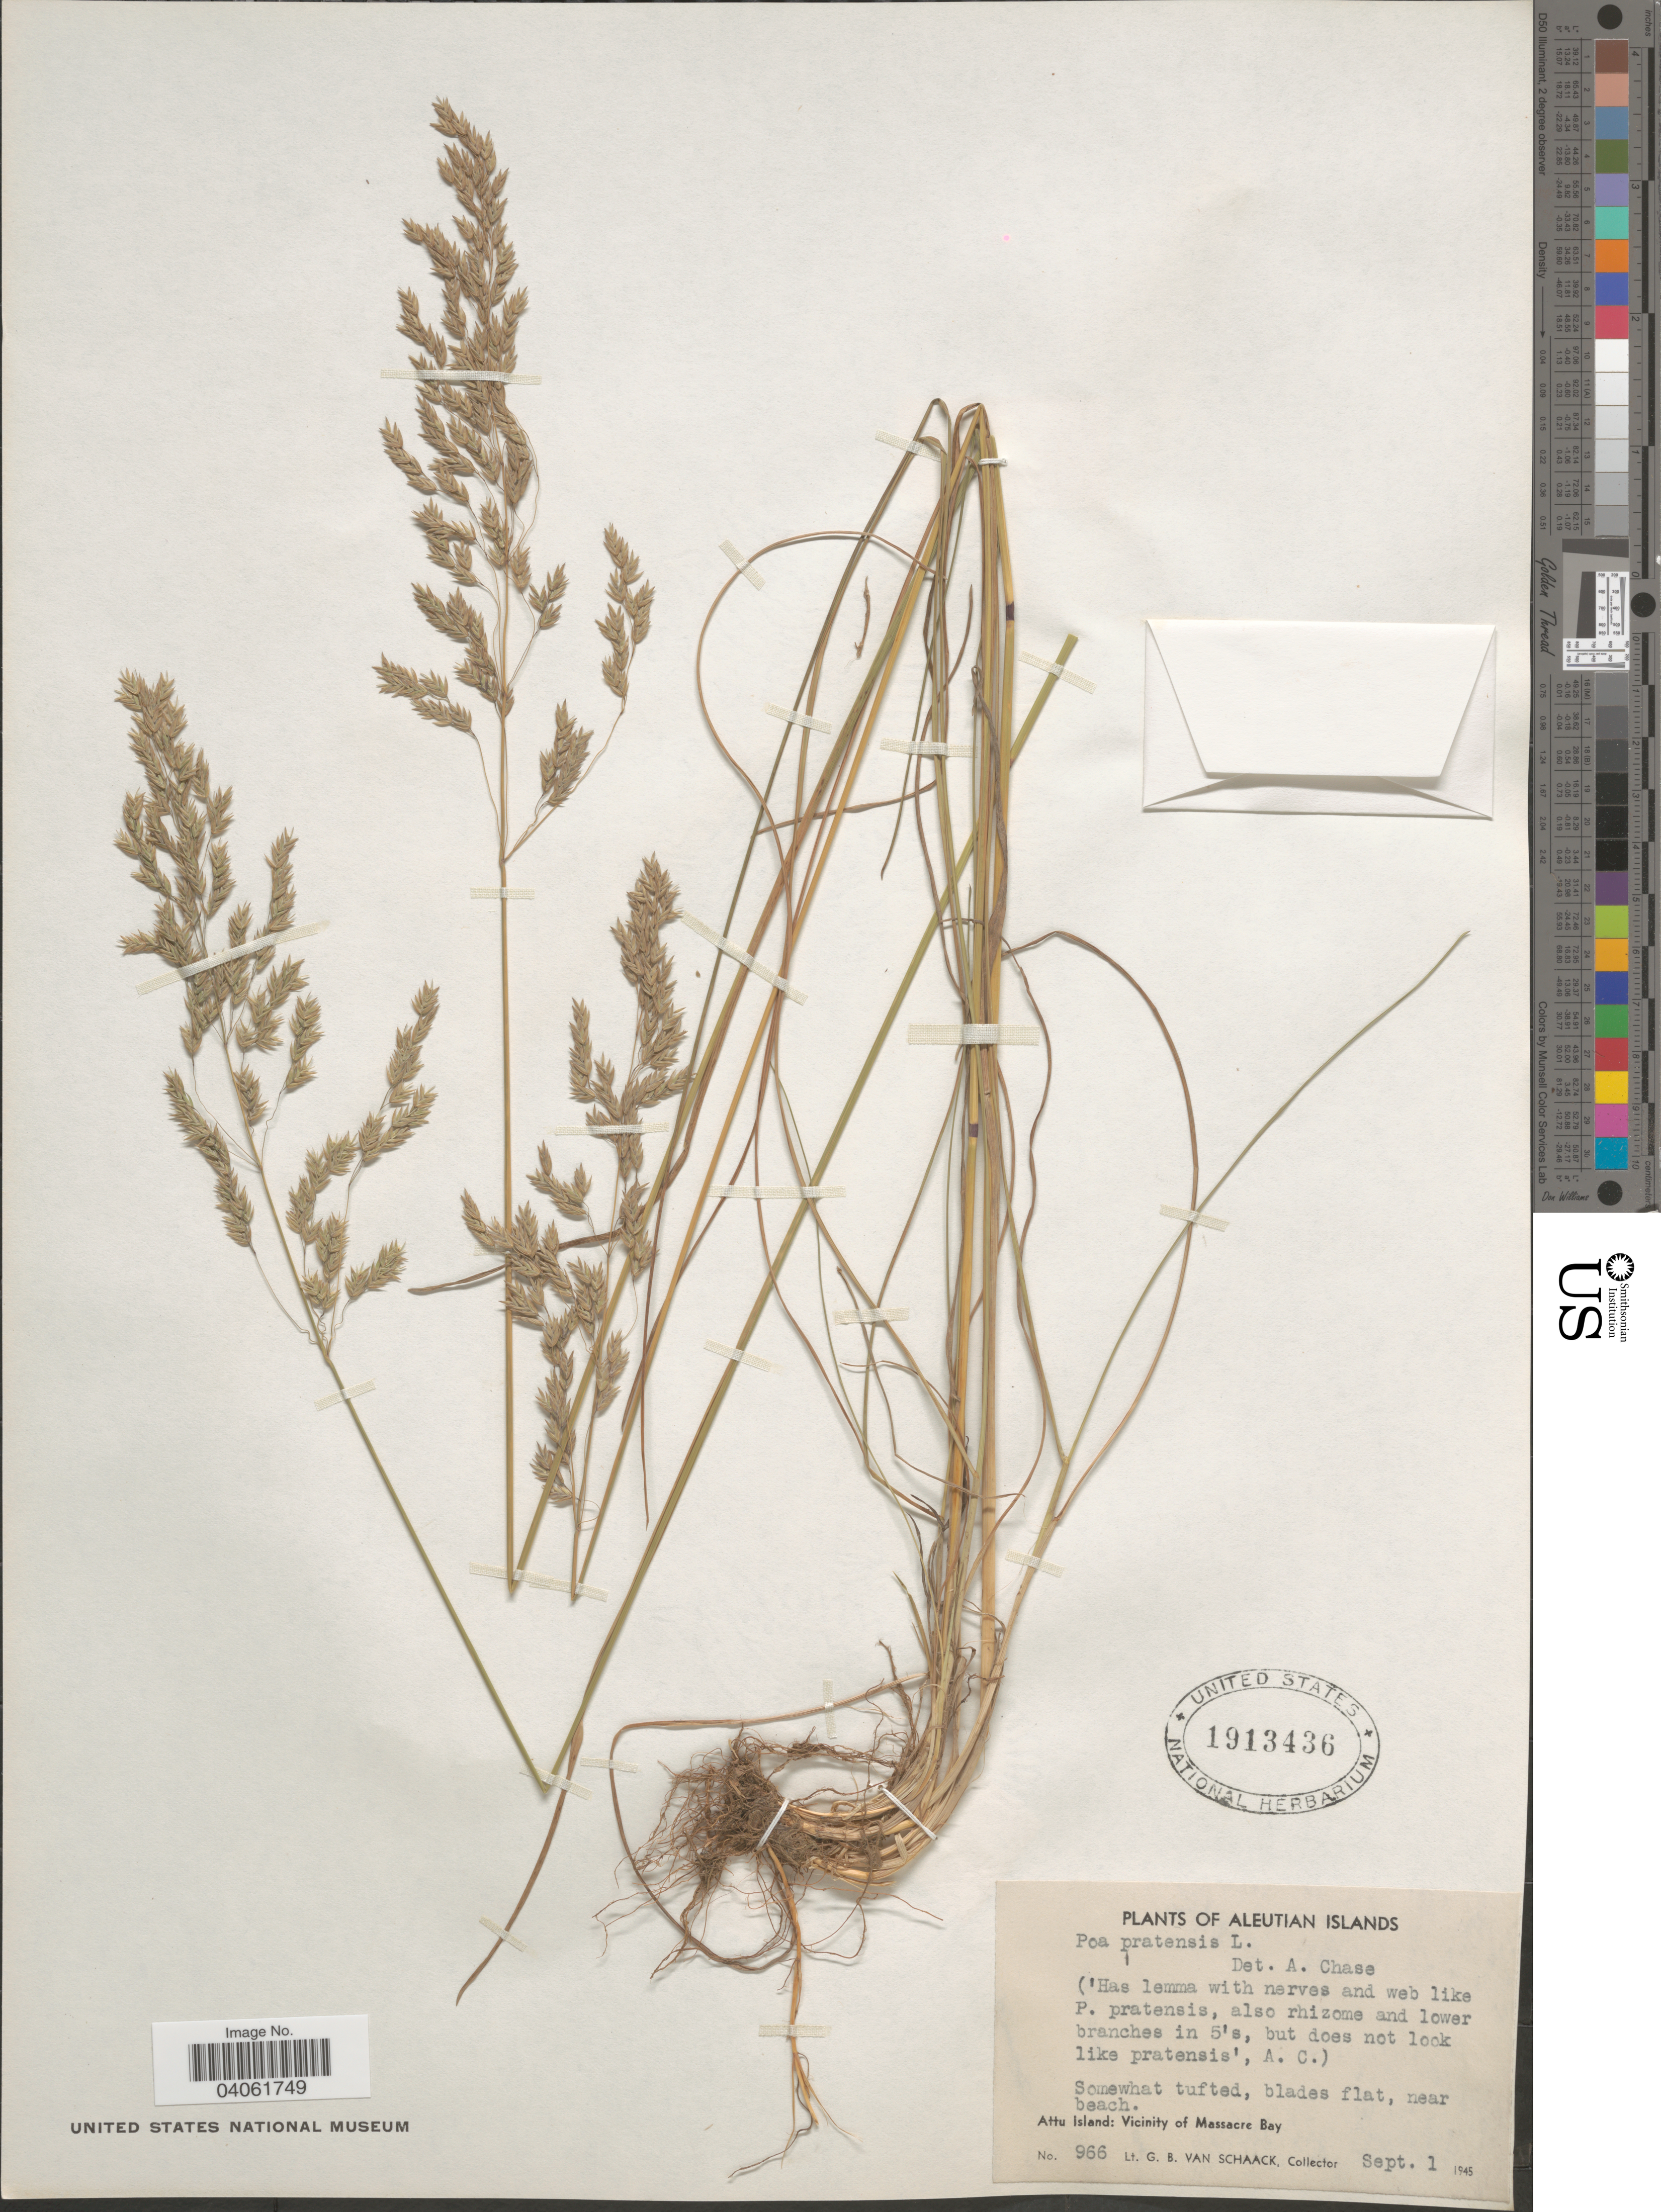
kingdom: Plantae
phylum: Tracheophyta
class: Liliopsida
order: Poales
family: Poaceae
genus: Poa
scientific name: Poa pratensis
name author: L.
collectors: G. Van Schaack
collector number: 966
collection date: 1945-09-01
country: United States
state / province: Alaska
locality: Aleutian Islands. Attu Island: Vicinity of Massacre Bay.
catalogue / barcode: US 1913436